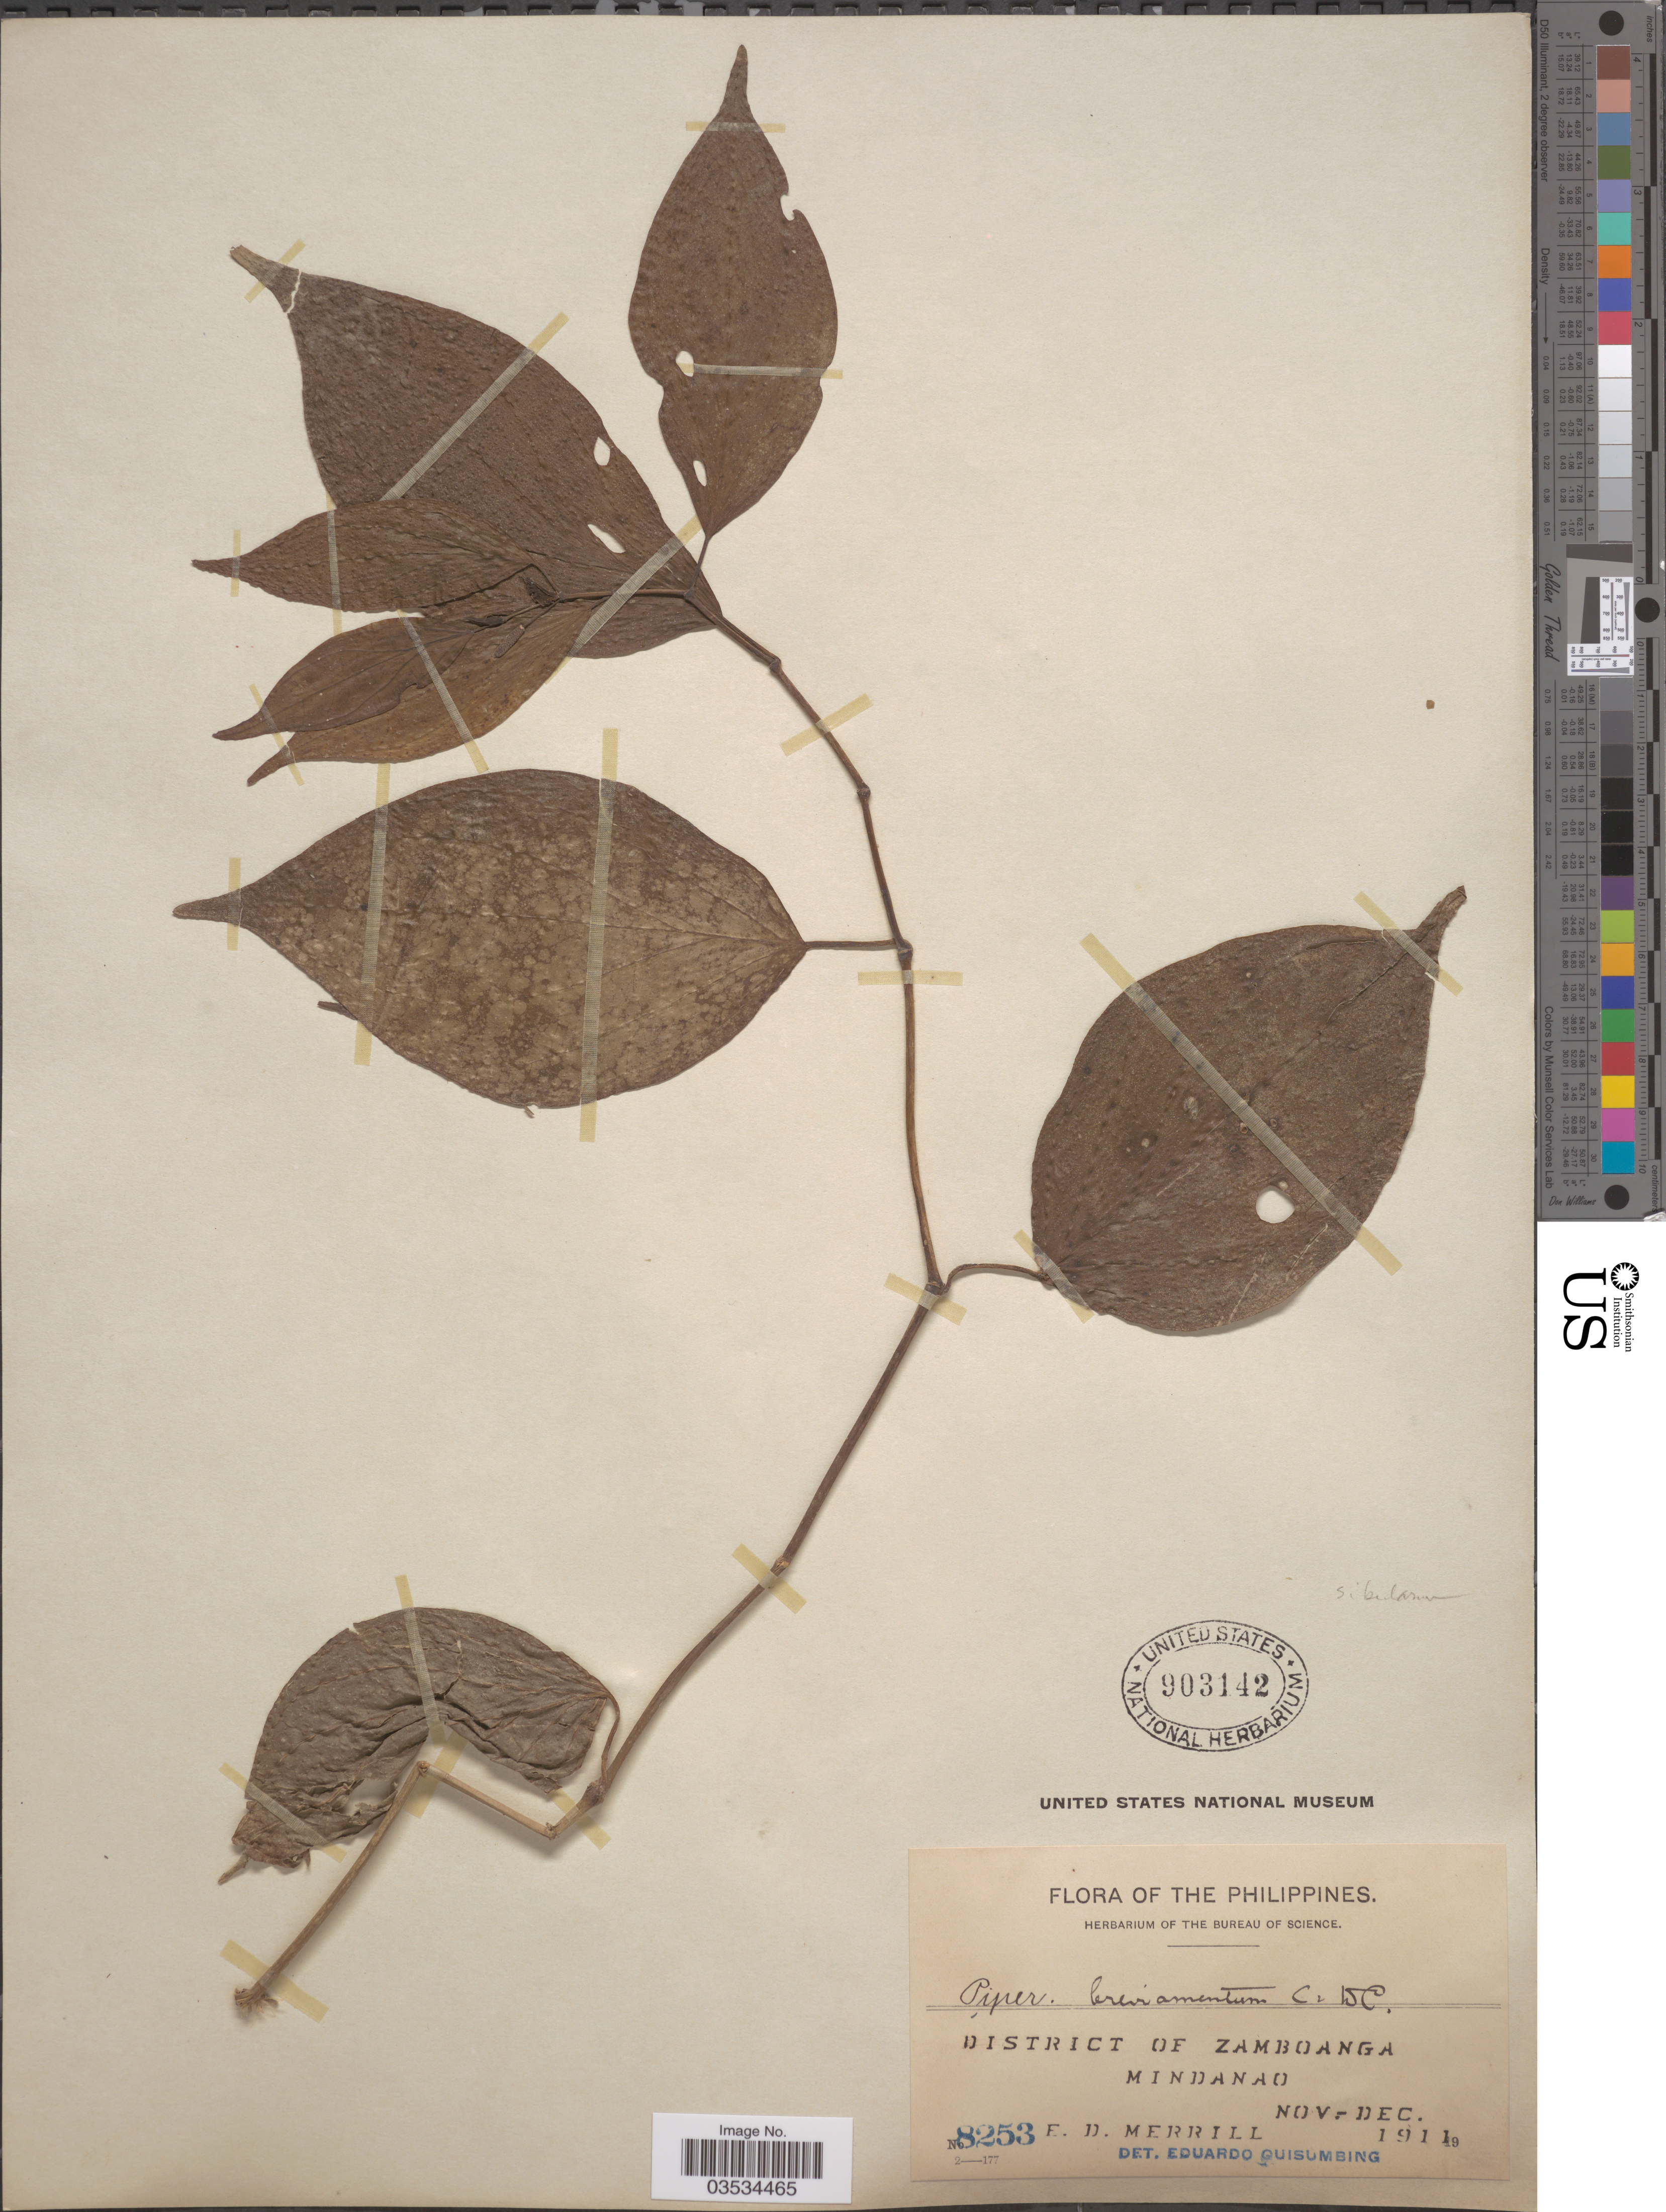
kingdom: Plantae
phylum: Tracheophyta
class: Magnoliopsida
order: Piperales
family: Piperaceae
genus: Piper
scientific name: Piper breviamentum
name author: C. DC.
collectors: E. D. Merrill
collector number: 8253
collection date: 1911-11/1911-12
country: Philippines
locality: District of Zamboanga. Mindanao.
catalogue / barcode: US 903142